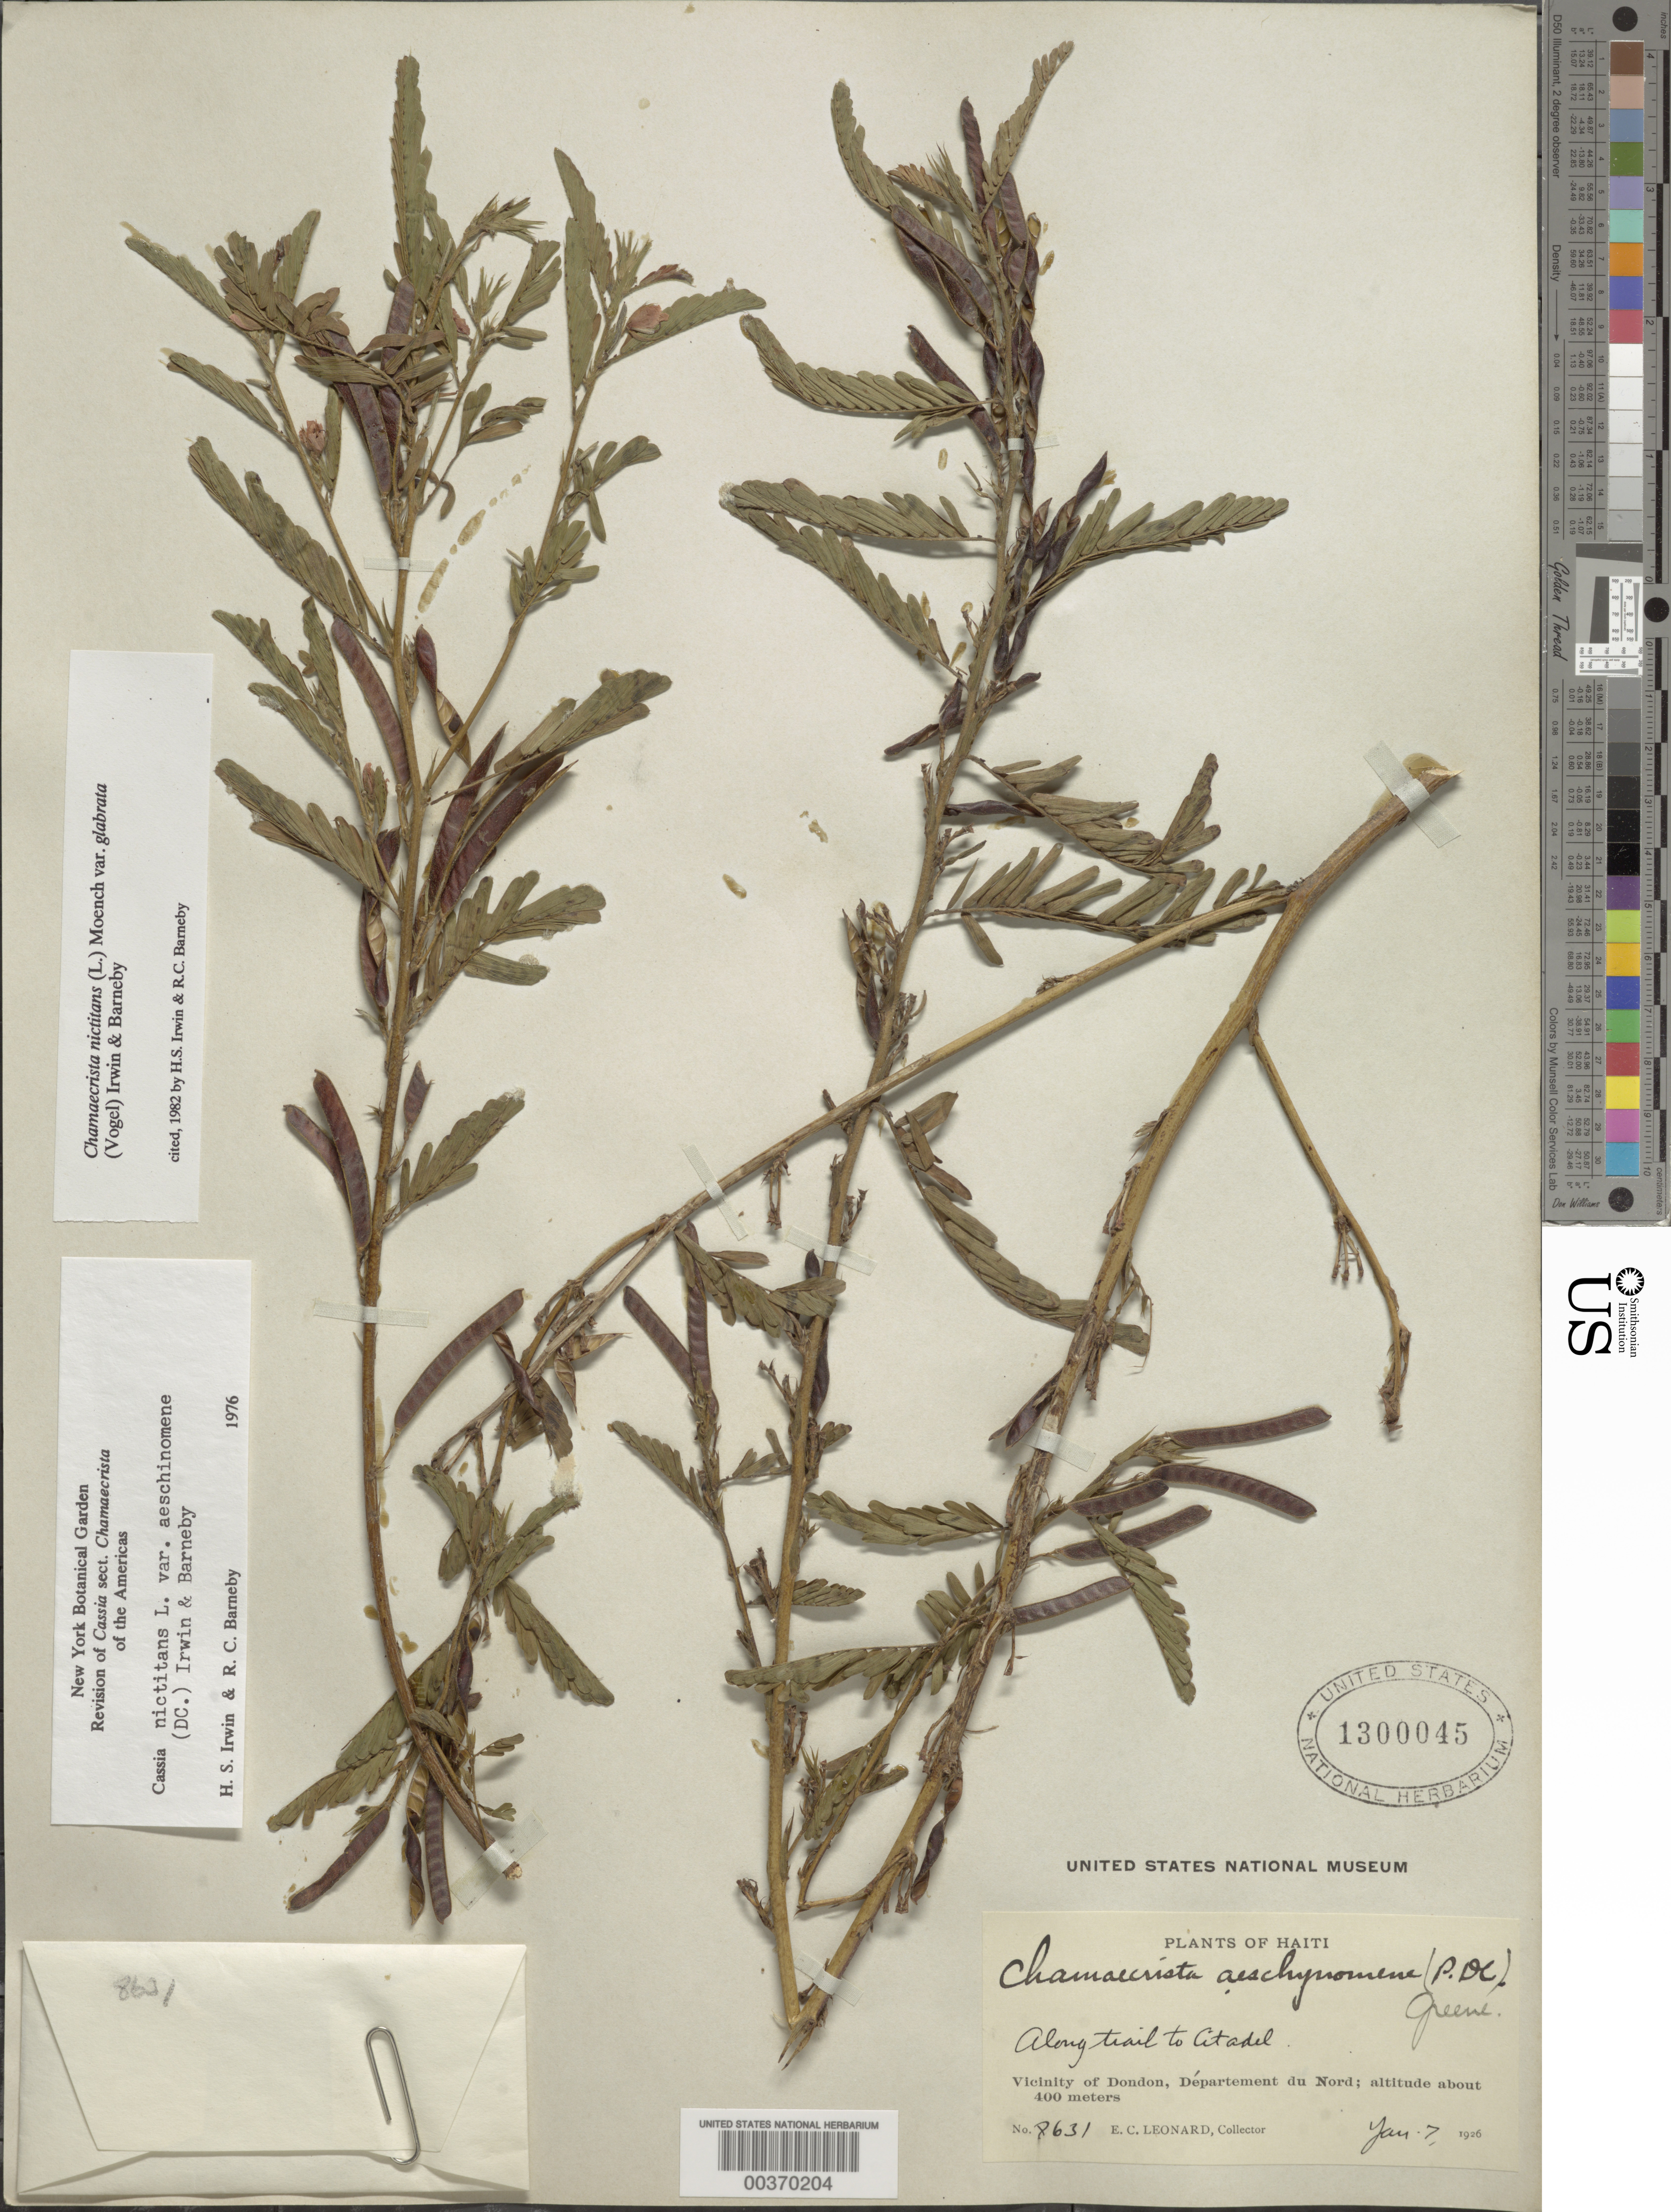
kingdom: Plantae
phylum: Tracheophyta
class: Magnoliopsida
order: Fabales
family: Fabaceae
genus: Chamaecrista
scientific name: Chamaecrista nictitans var. glabrata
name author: (Vogel) H.S. Irwin & Barneby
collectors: E. C. Leonard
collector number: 8631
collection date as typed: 07 Jan 1926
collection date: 1926-01-07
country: Haiti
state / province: Nord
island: Hispaniola Island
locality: Along trail to citadel; vicinity of dondon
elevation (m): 400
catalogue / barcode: US 1300045